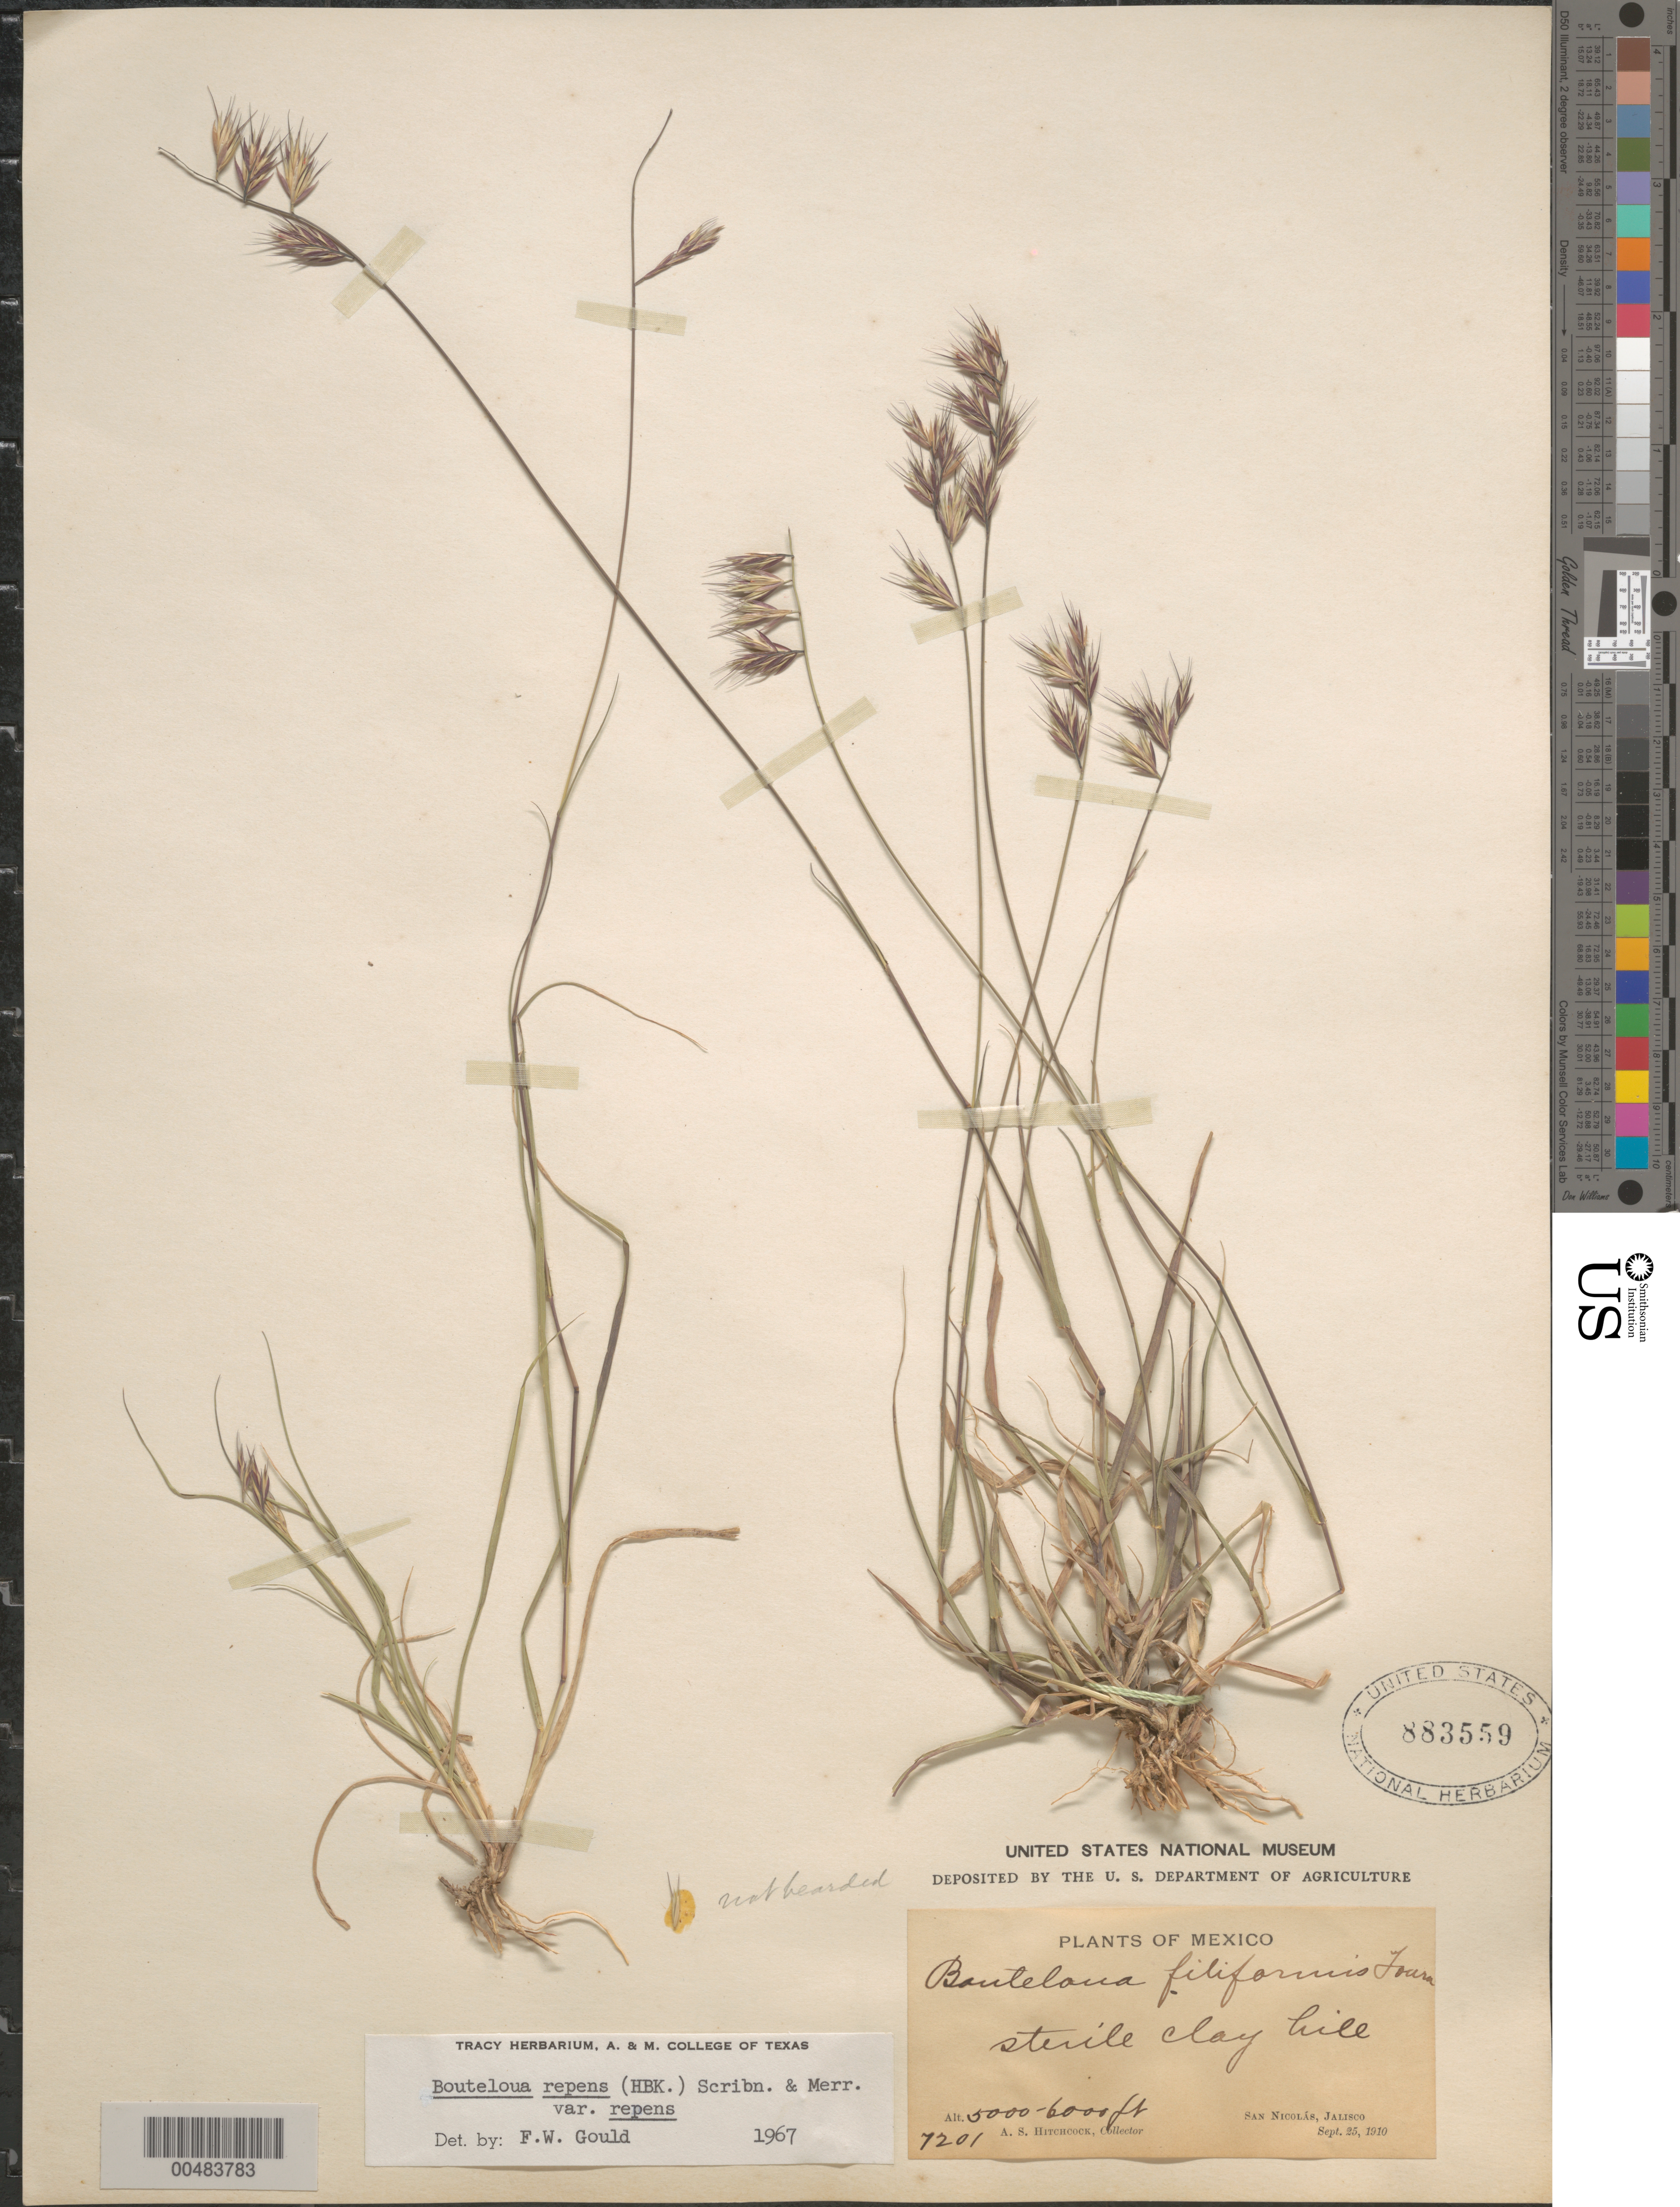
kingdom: Plantae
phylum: Tracheophyta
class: Liliopsida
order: Poales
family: Poaceae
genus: Bouteloua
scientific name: Bouteloua repens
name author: (Kunth) Scribn. & Merr.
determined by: Gould, F. W.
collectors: A. S. Hitchcock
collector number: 7201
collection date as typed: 25 Sep 1910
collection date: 1910-09-25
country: Mexico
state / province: Jalisco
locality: San Nicolás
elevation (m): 1524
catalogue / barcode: US 883559